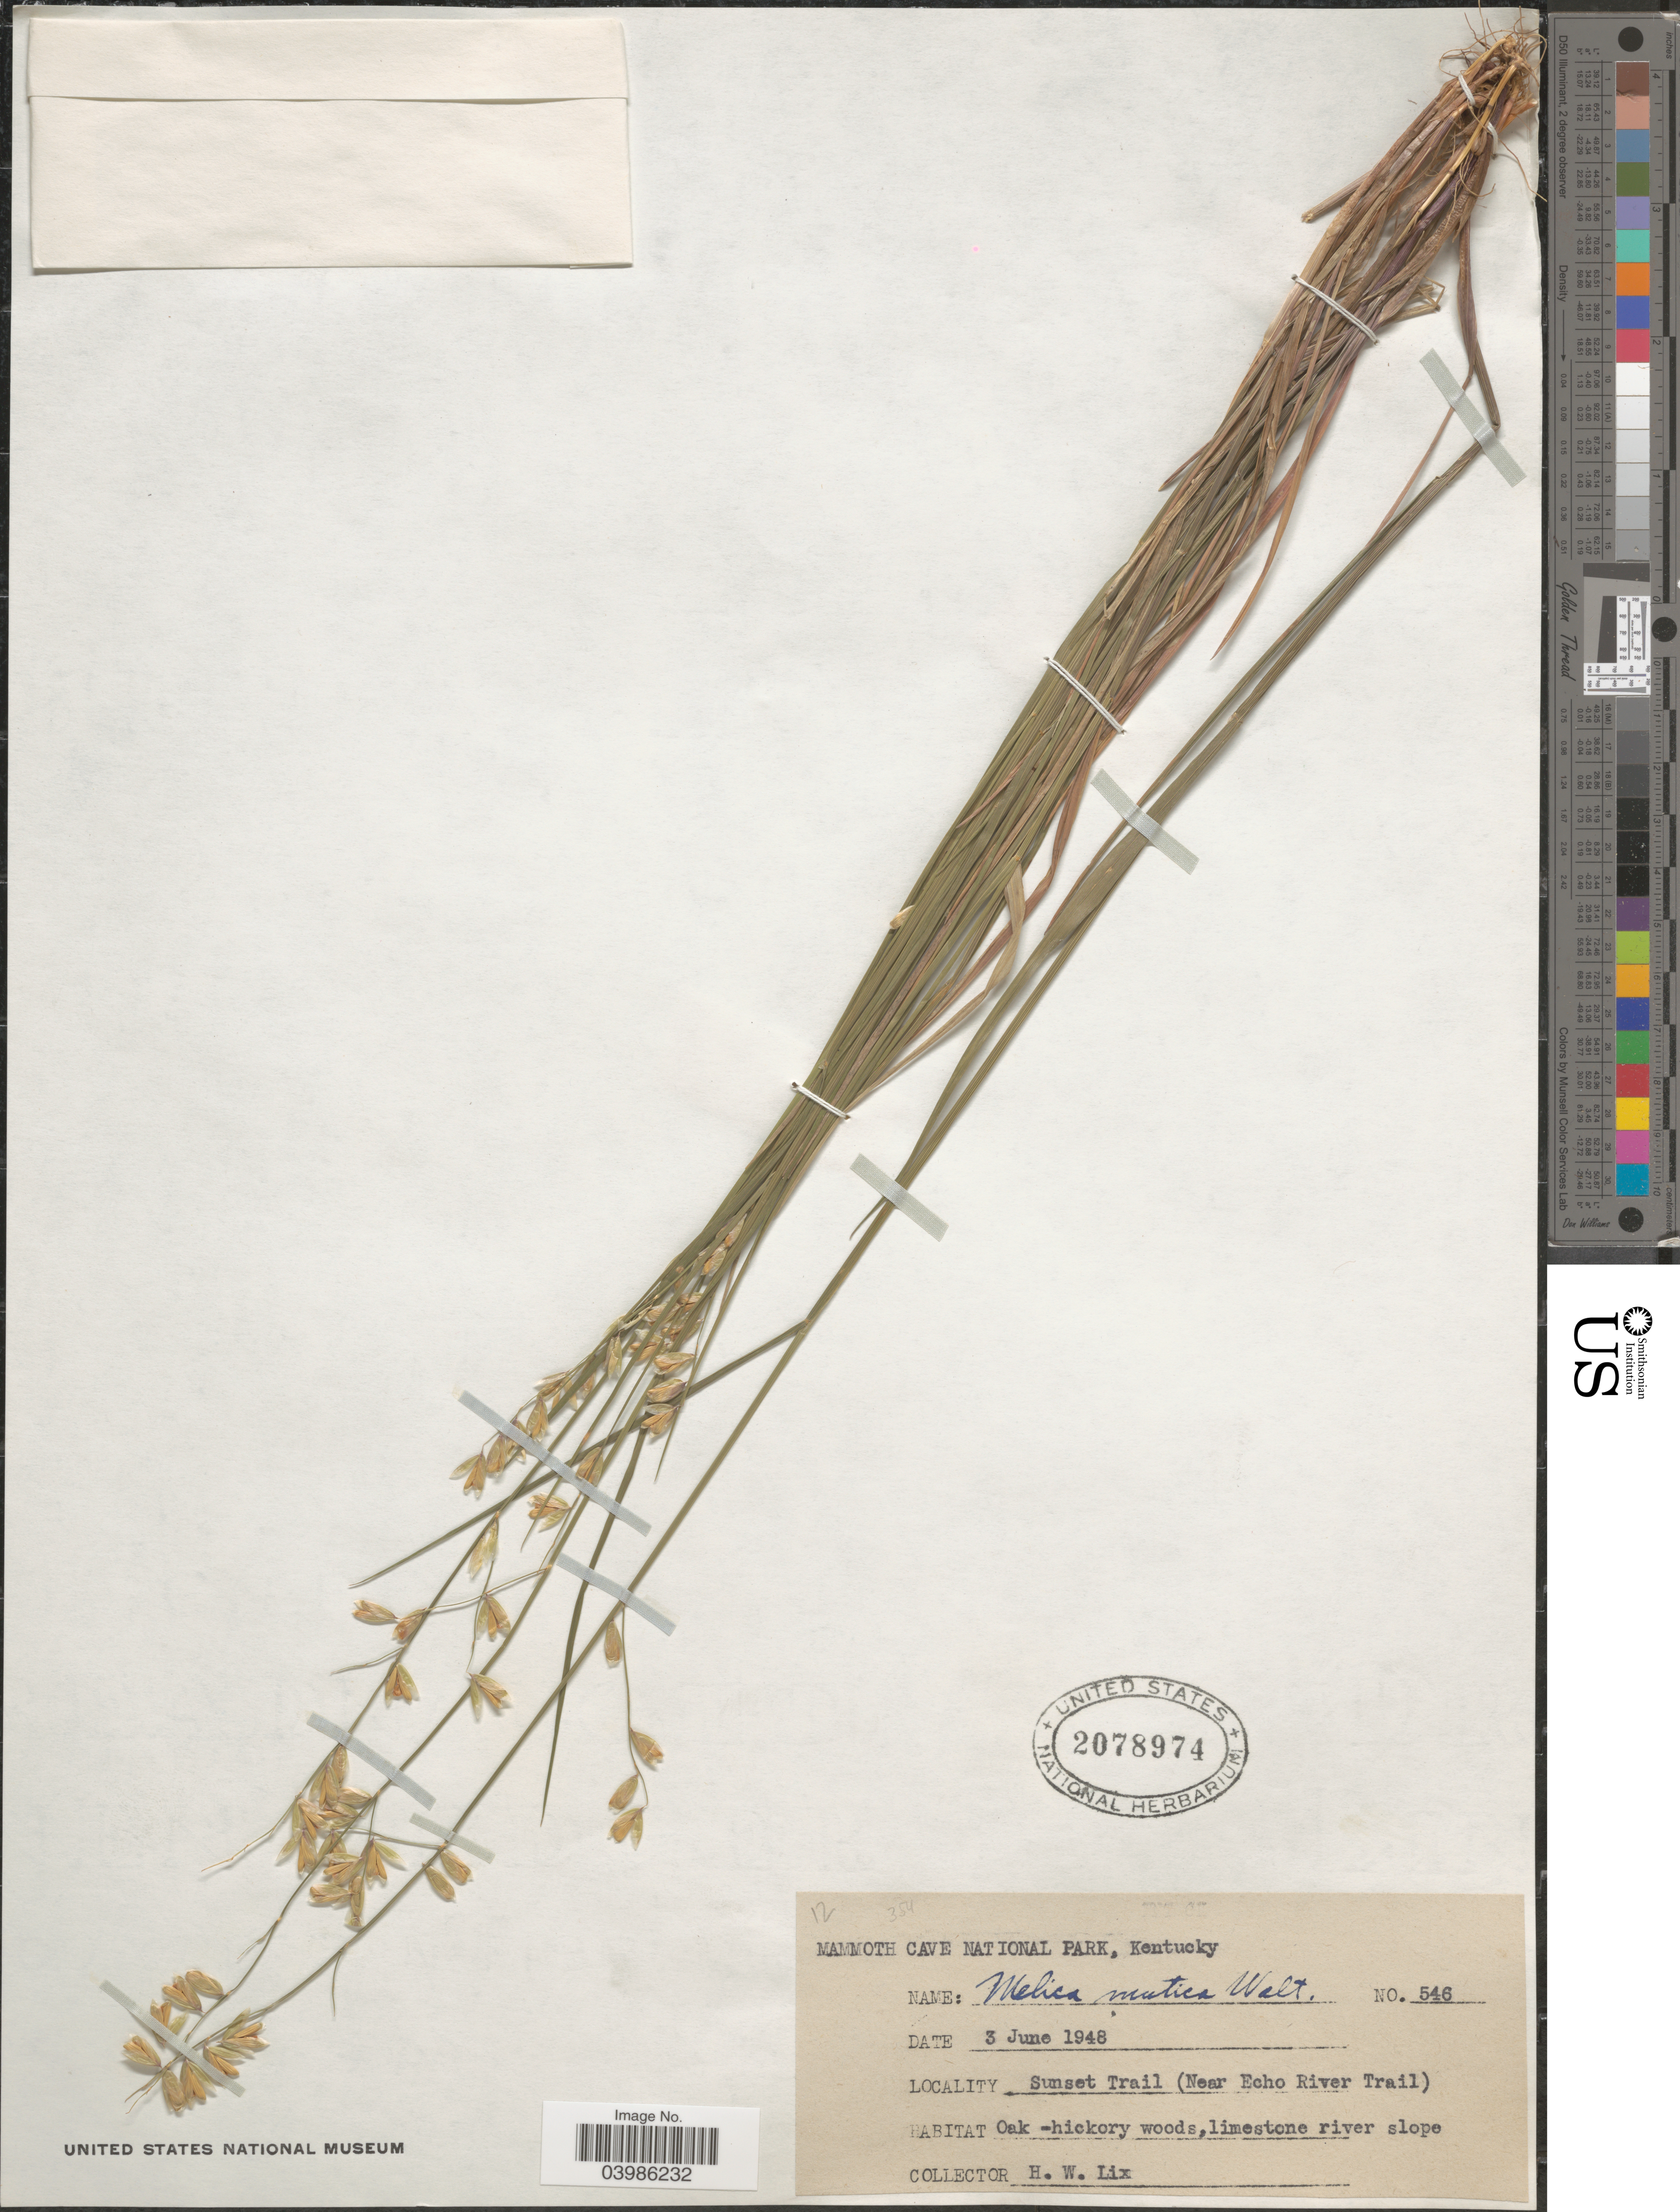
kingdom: Plantae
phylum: Tracheophyta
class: Liliopsida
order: Poales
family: Poaceae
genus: Melica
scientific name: Melica mutica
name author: Walter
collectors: H. W. Lix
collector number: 546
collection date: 1948-06-03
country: United States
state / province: Kentucky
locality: Mammoth Cave National Park. Sunset Trail (Near Echo River Trail).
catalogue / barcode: US 2078974